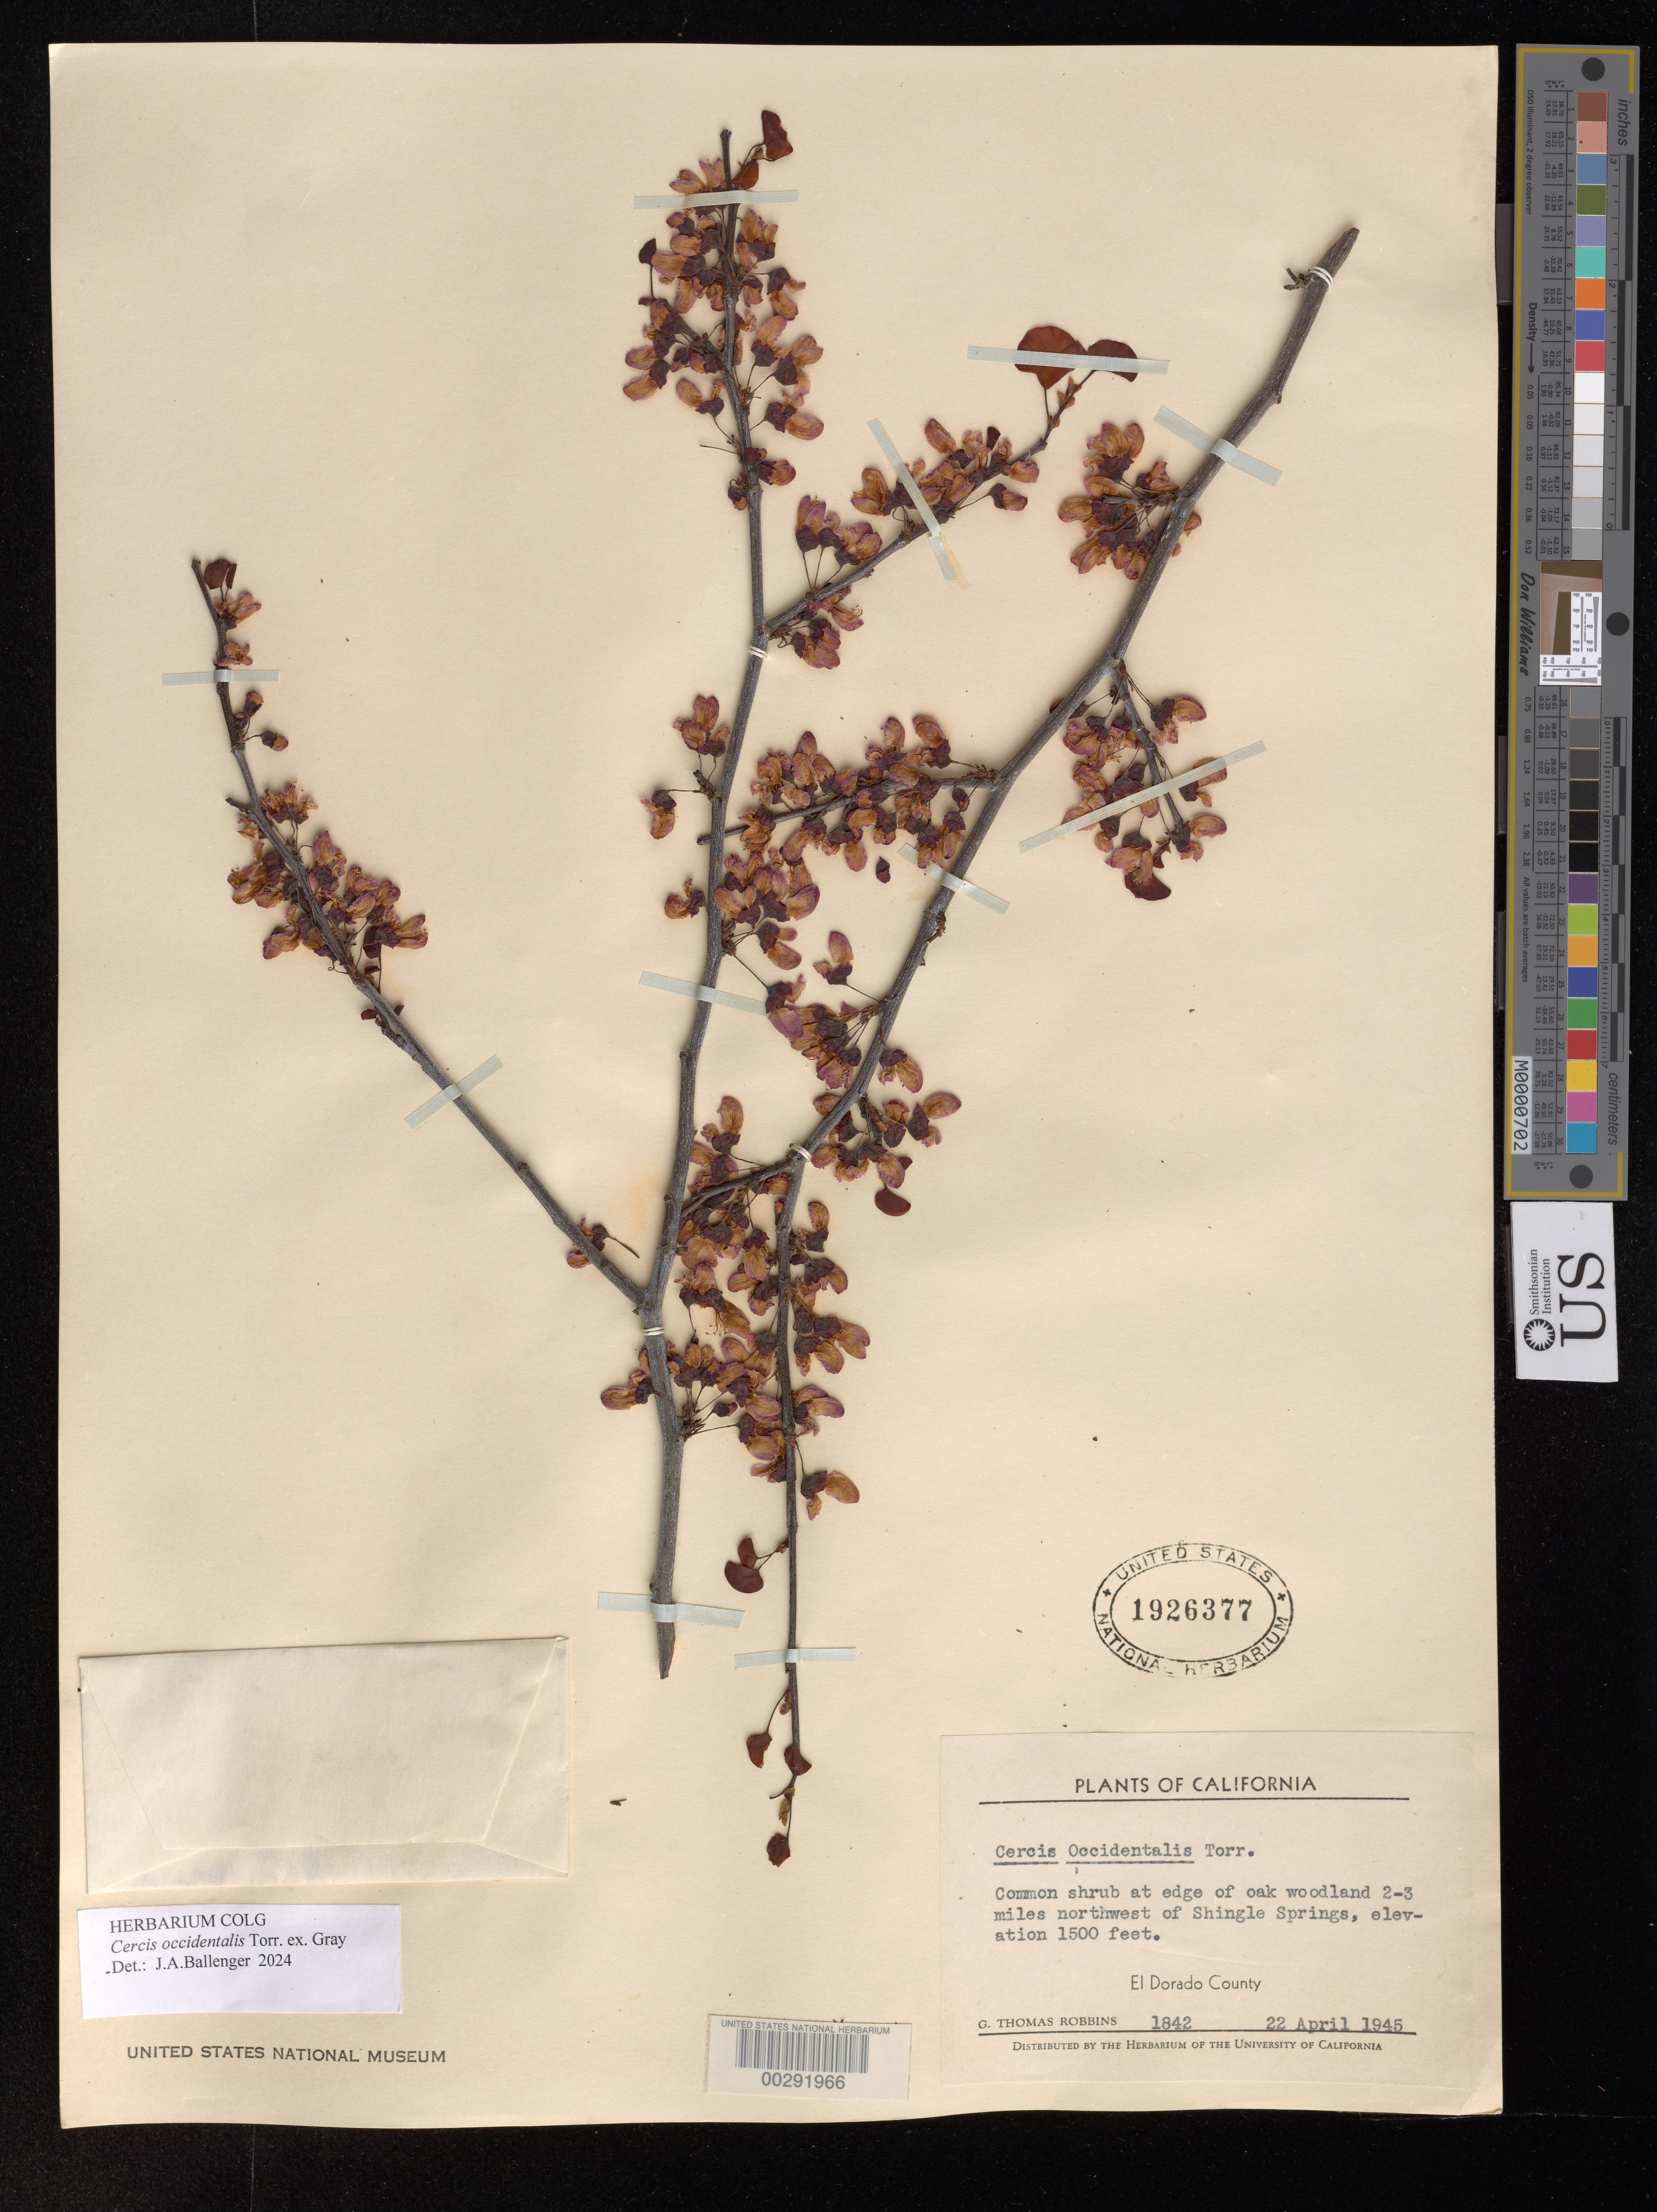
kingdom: Plantae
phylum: Tracheophyta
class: Magnoliopsida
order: Fabales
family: Fabaceae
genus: Cercis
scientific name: Cercis occidentalis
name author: Torr. ex A. Gray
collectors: G. T. Robbins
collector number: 1842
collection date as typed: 22 Apr 1945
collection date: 1945-04-22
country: United States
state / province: California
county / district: El Dorado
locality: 2-3 mi nw of shingle springs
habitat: At edge of oak woodland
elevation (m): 457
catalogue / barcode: US 1926377